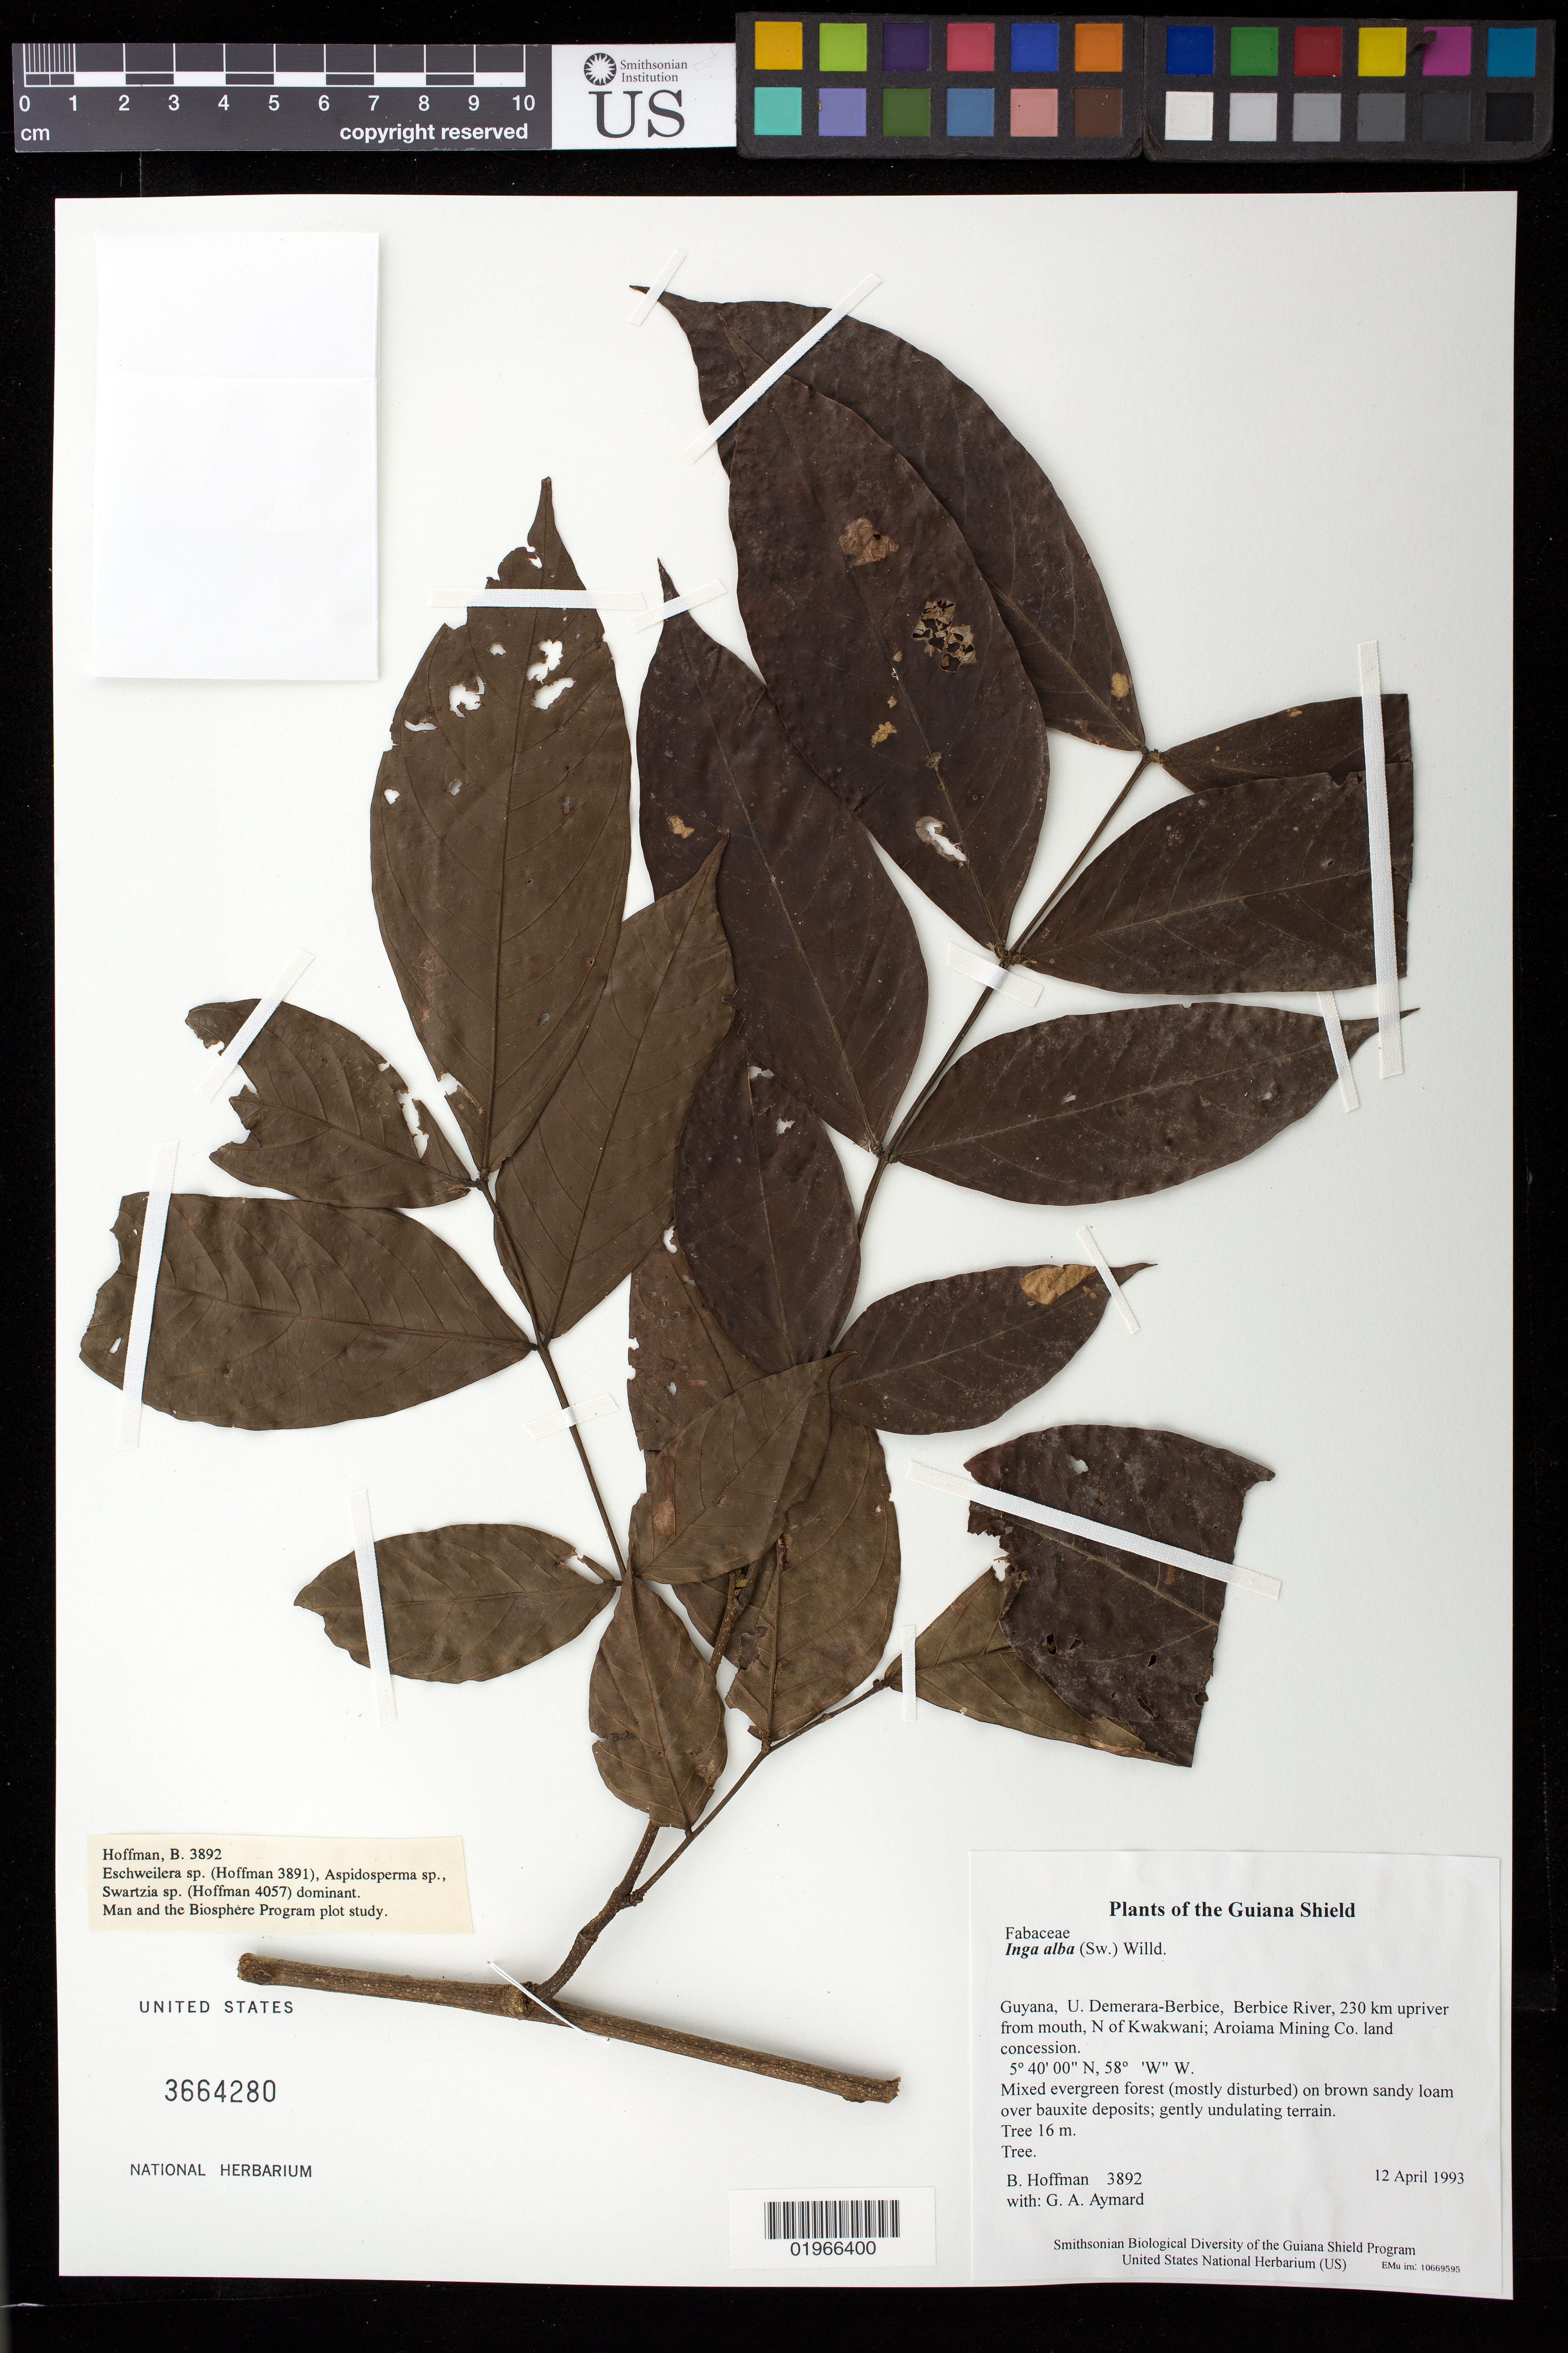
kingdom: Plantae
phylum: Tracheophyta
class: Magnoliopsida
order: Fabales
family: Fabaceae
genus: Inga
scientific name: Inga alba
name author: (Sw.) Willd.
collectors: B. Hoffman & G. A. Aymard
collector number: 3892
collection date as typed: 12 April 1993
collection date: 1993-04-12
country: Guyana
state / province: U. Demerara-Berbice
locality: Berbice River, 230 km upriver from mouth, N of Kwakwani; Aroiama Mining Co. land concession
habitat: Mixed evergreen forest (mostly disturbed) on brown sandy loam over bauxite deposits; gently undulating terrain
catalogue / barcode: US 3664280